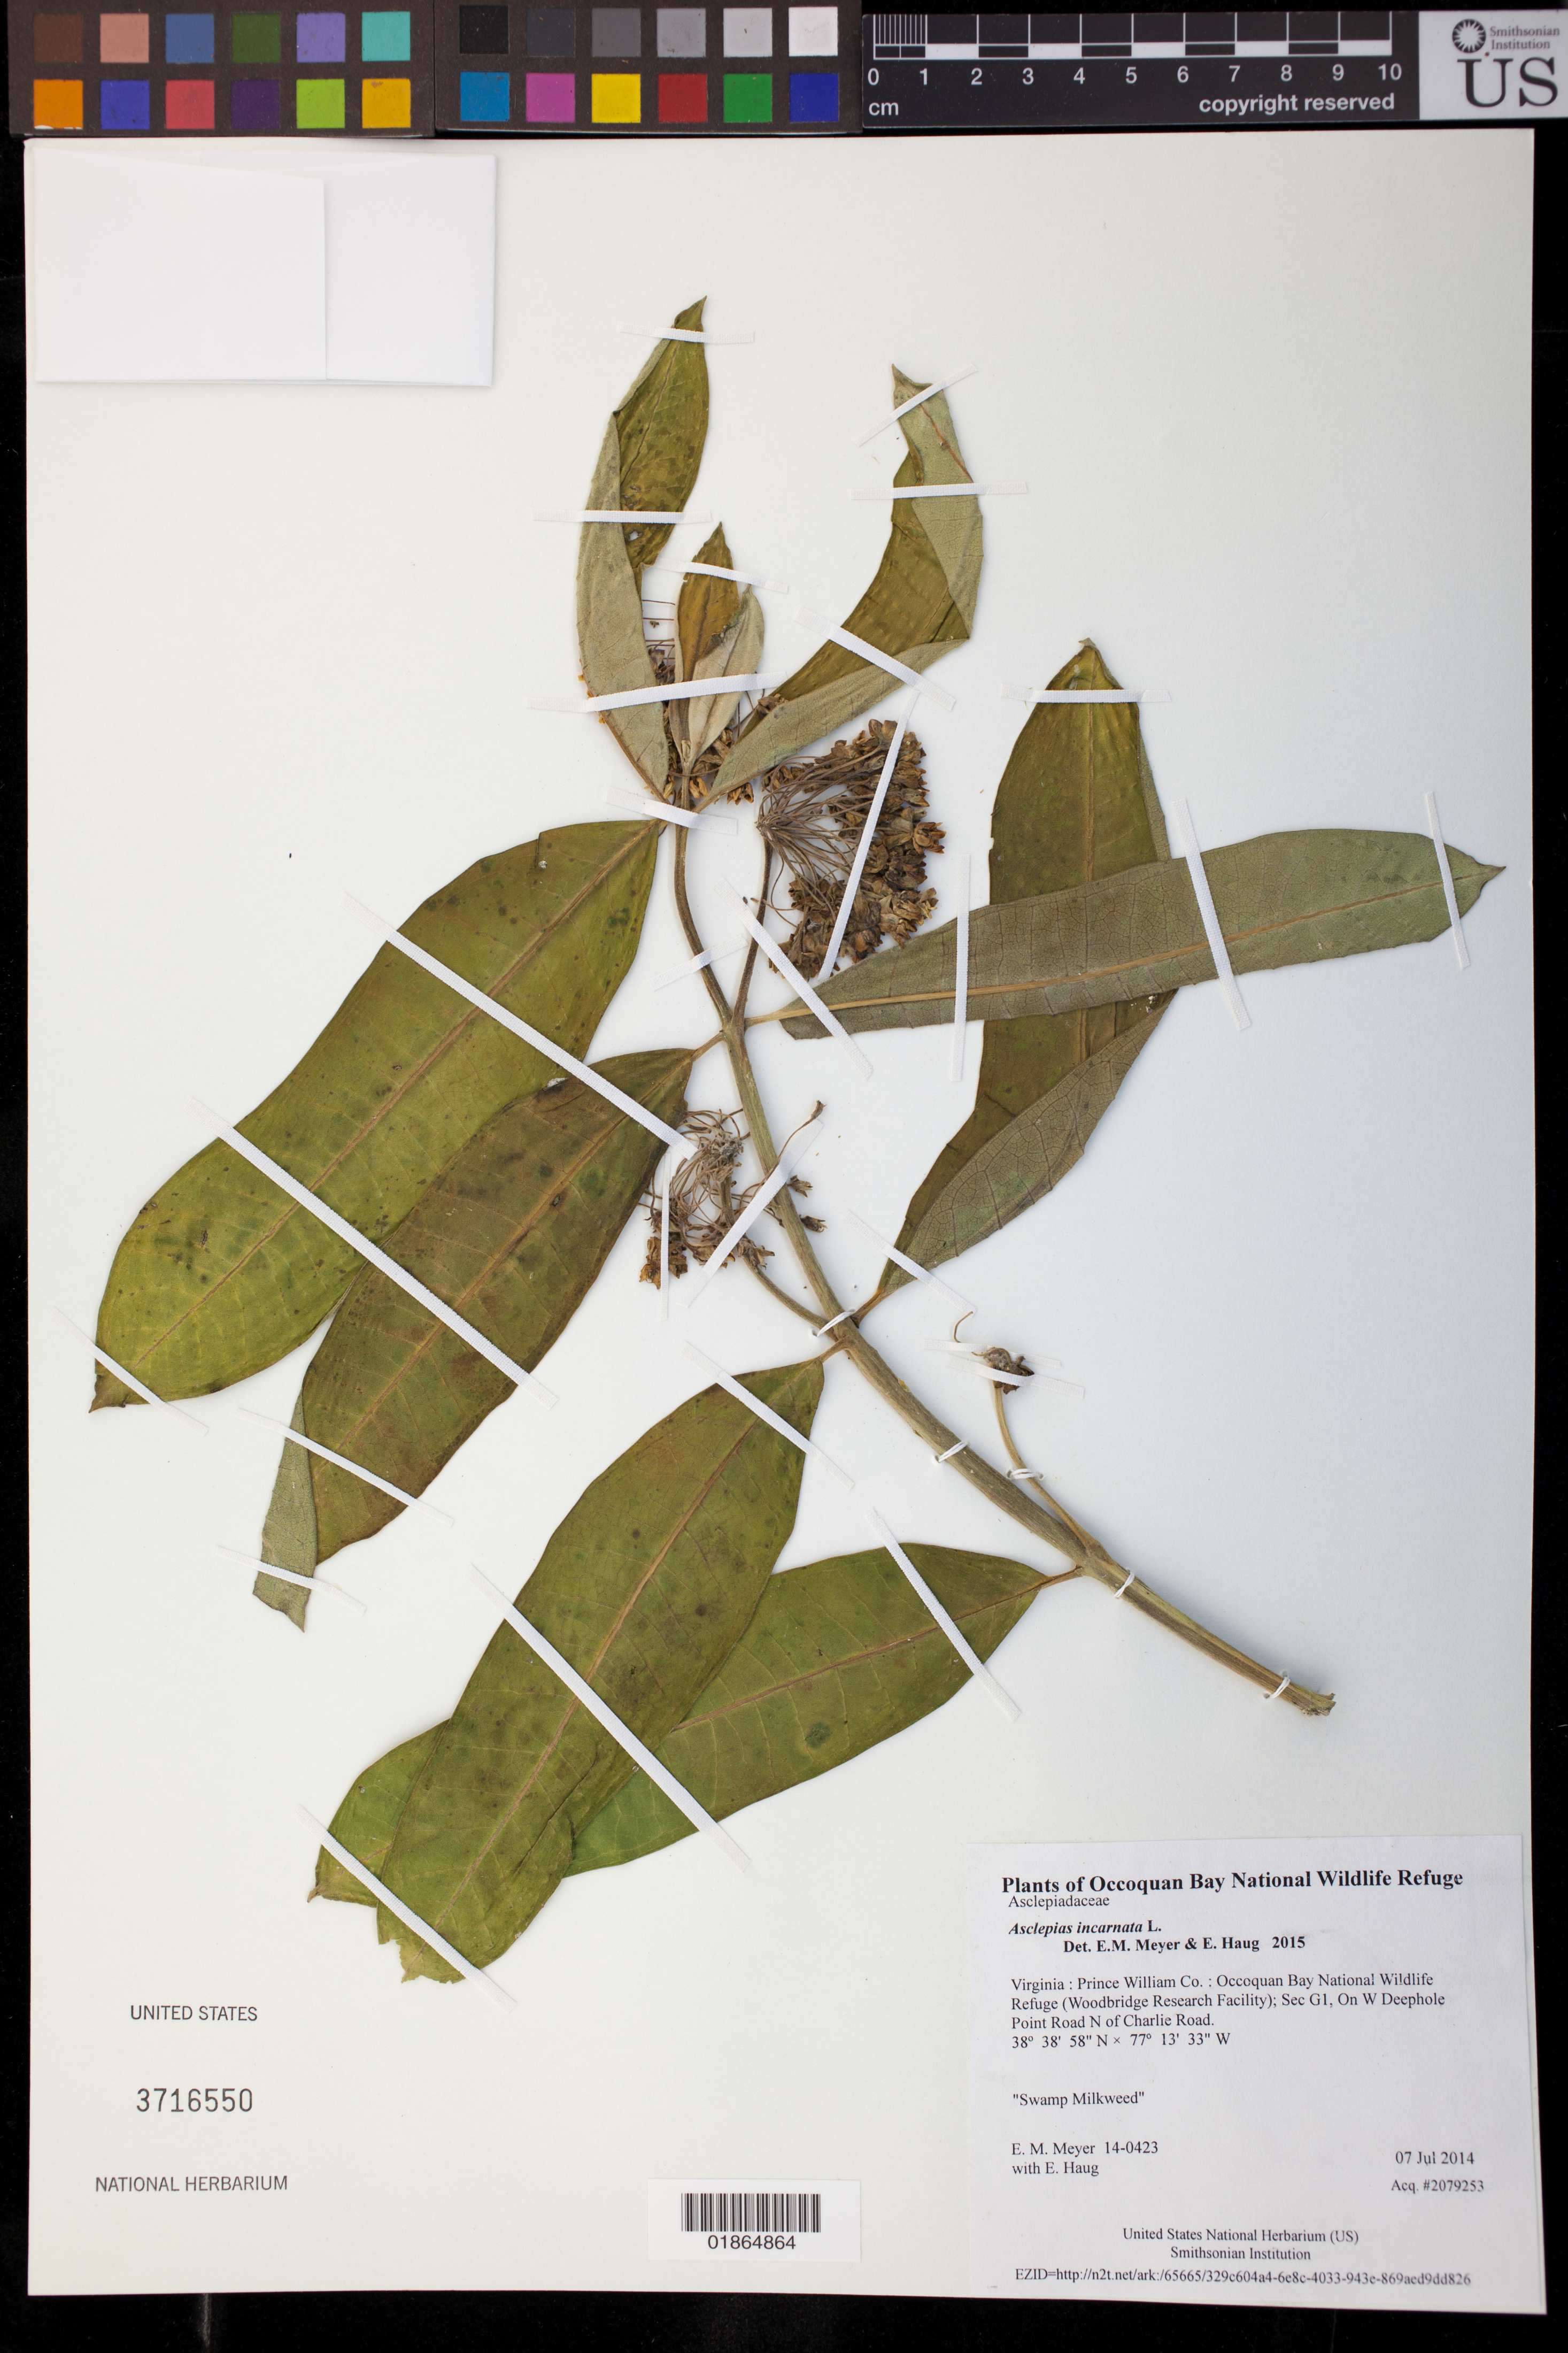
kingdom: Plantae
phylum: Tracheophyta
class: Magnoliopsida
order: Gentianales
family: Apocynaceae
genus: Asclepias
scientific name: Asclepias incarnata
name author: L.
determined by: Meyer, E. M.; Haug, E.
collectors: E. M. Meyer & E. Haug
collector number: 14-0423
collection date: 2014-07-07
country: United States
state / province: Virginia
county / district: Prince William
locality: Occoquan Bay National Wildlife Refuge (Woodbridge Research Facility); Sec G1, On W Deephole Point Road N of Charlie Road.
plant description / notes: Swamp Milkweed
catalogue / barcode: US 3716550